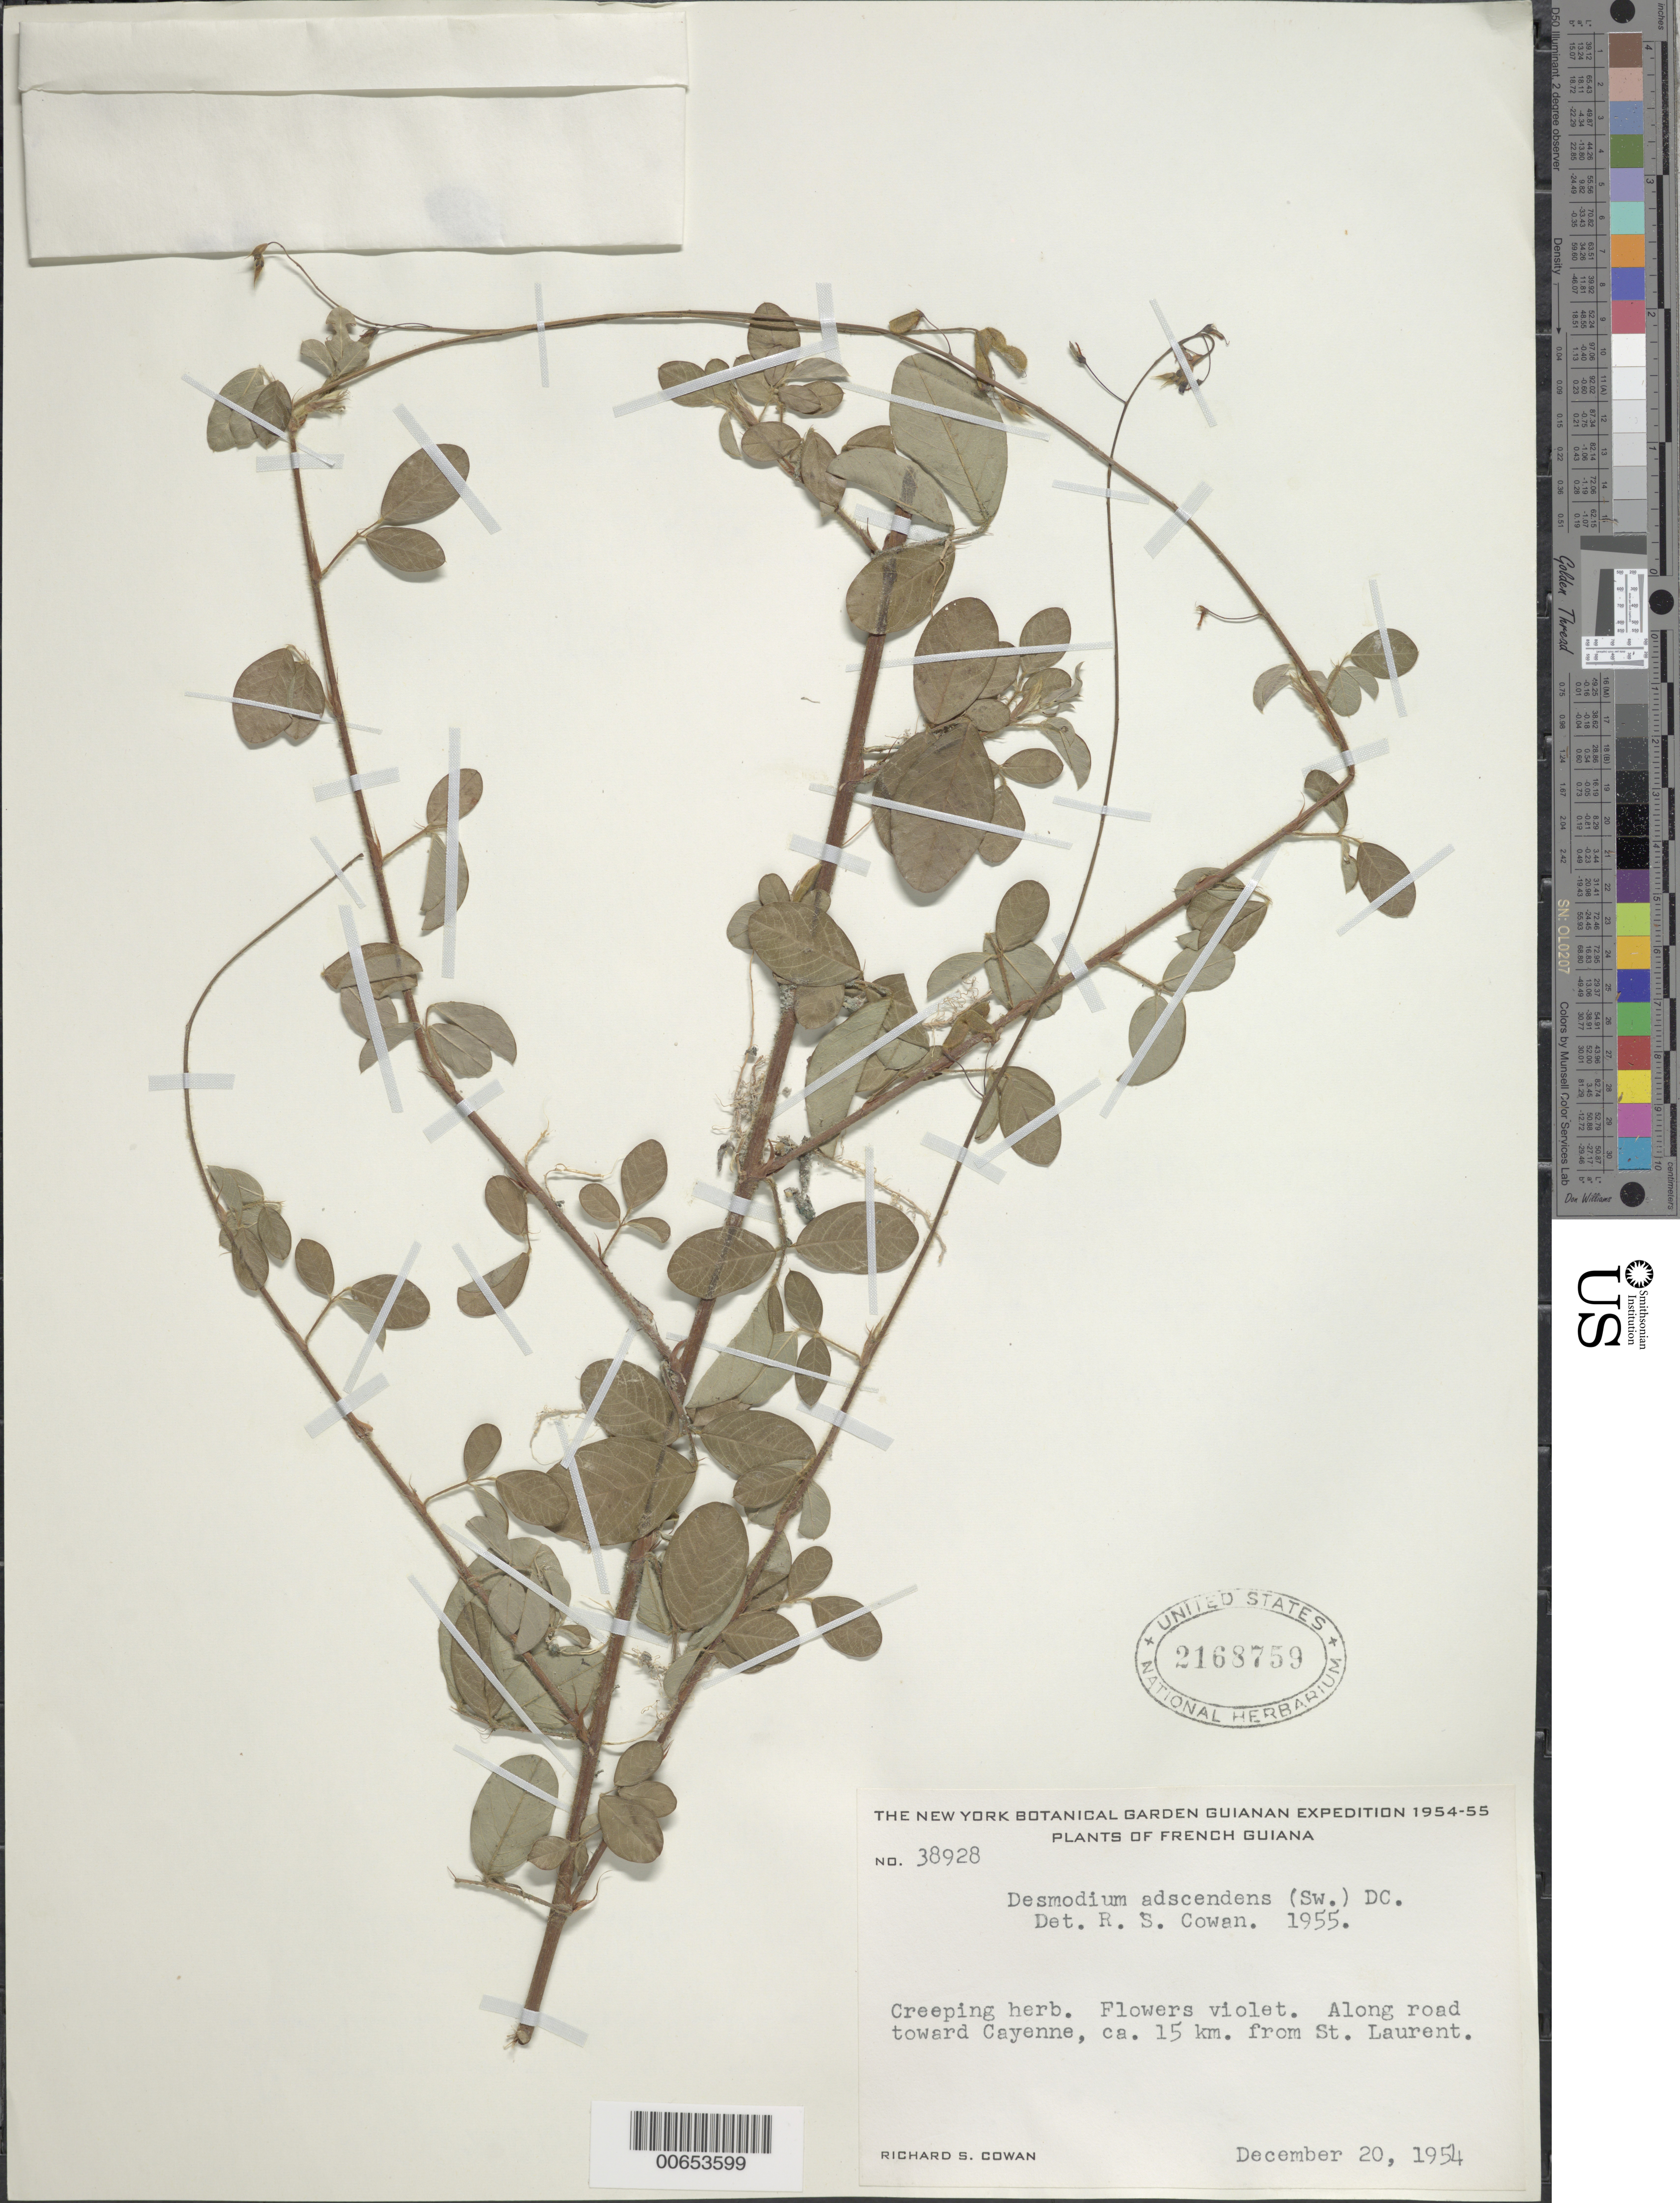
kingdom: Plantae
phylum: Tracheophyta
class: Magnoliopsida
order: Fabales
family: Fabaceae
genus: Grona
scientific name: Grona adscendens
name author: (Sw.) H. Ohashi & K. Ohashi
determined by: Strong, Mark T., (BOT), Smithsonian Institution - National Museum of Natural History (UNITED STATES)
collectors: R. S. Cowan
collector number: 38928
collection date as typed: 20-Dec-54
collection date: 1954-12-20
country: French Guiana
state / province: Cayenne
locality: Cayenne, vic.; 15 km from St. Laurent toward Cayenne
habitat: Roadside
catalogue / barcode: US 2168759